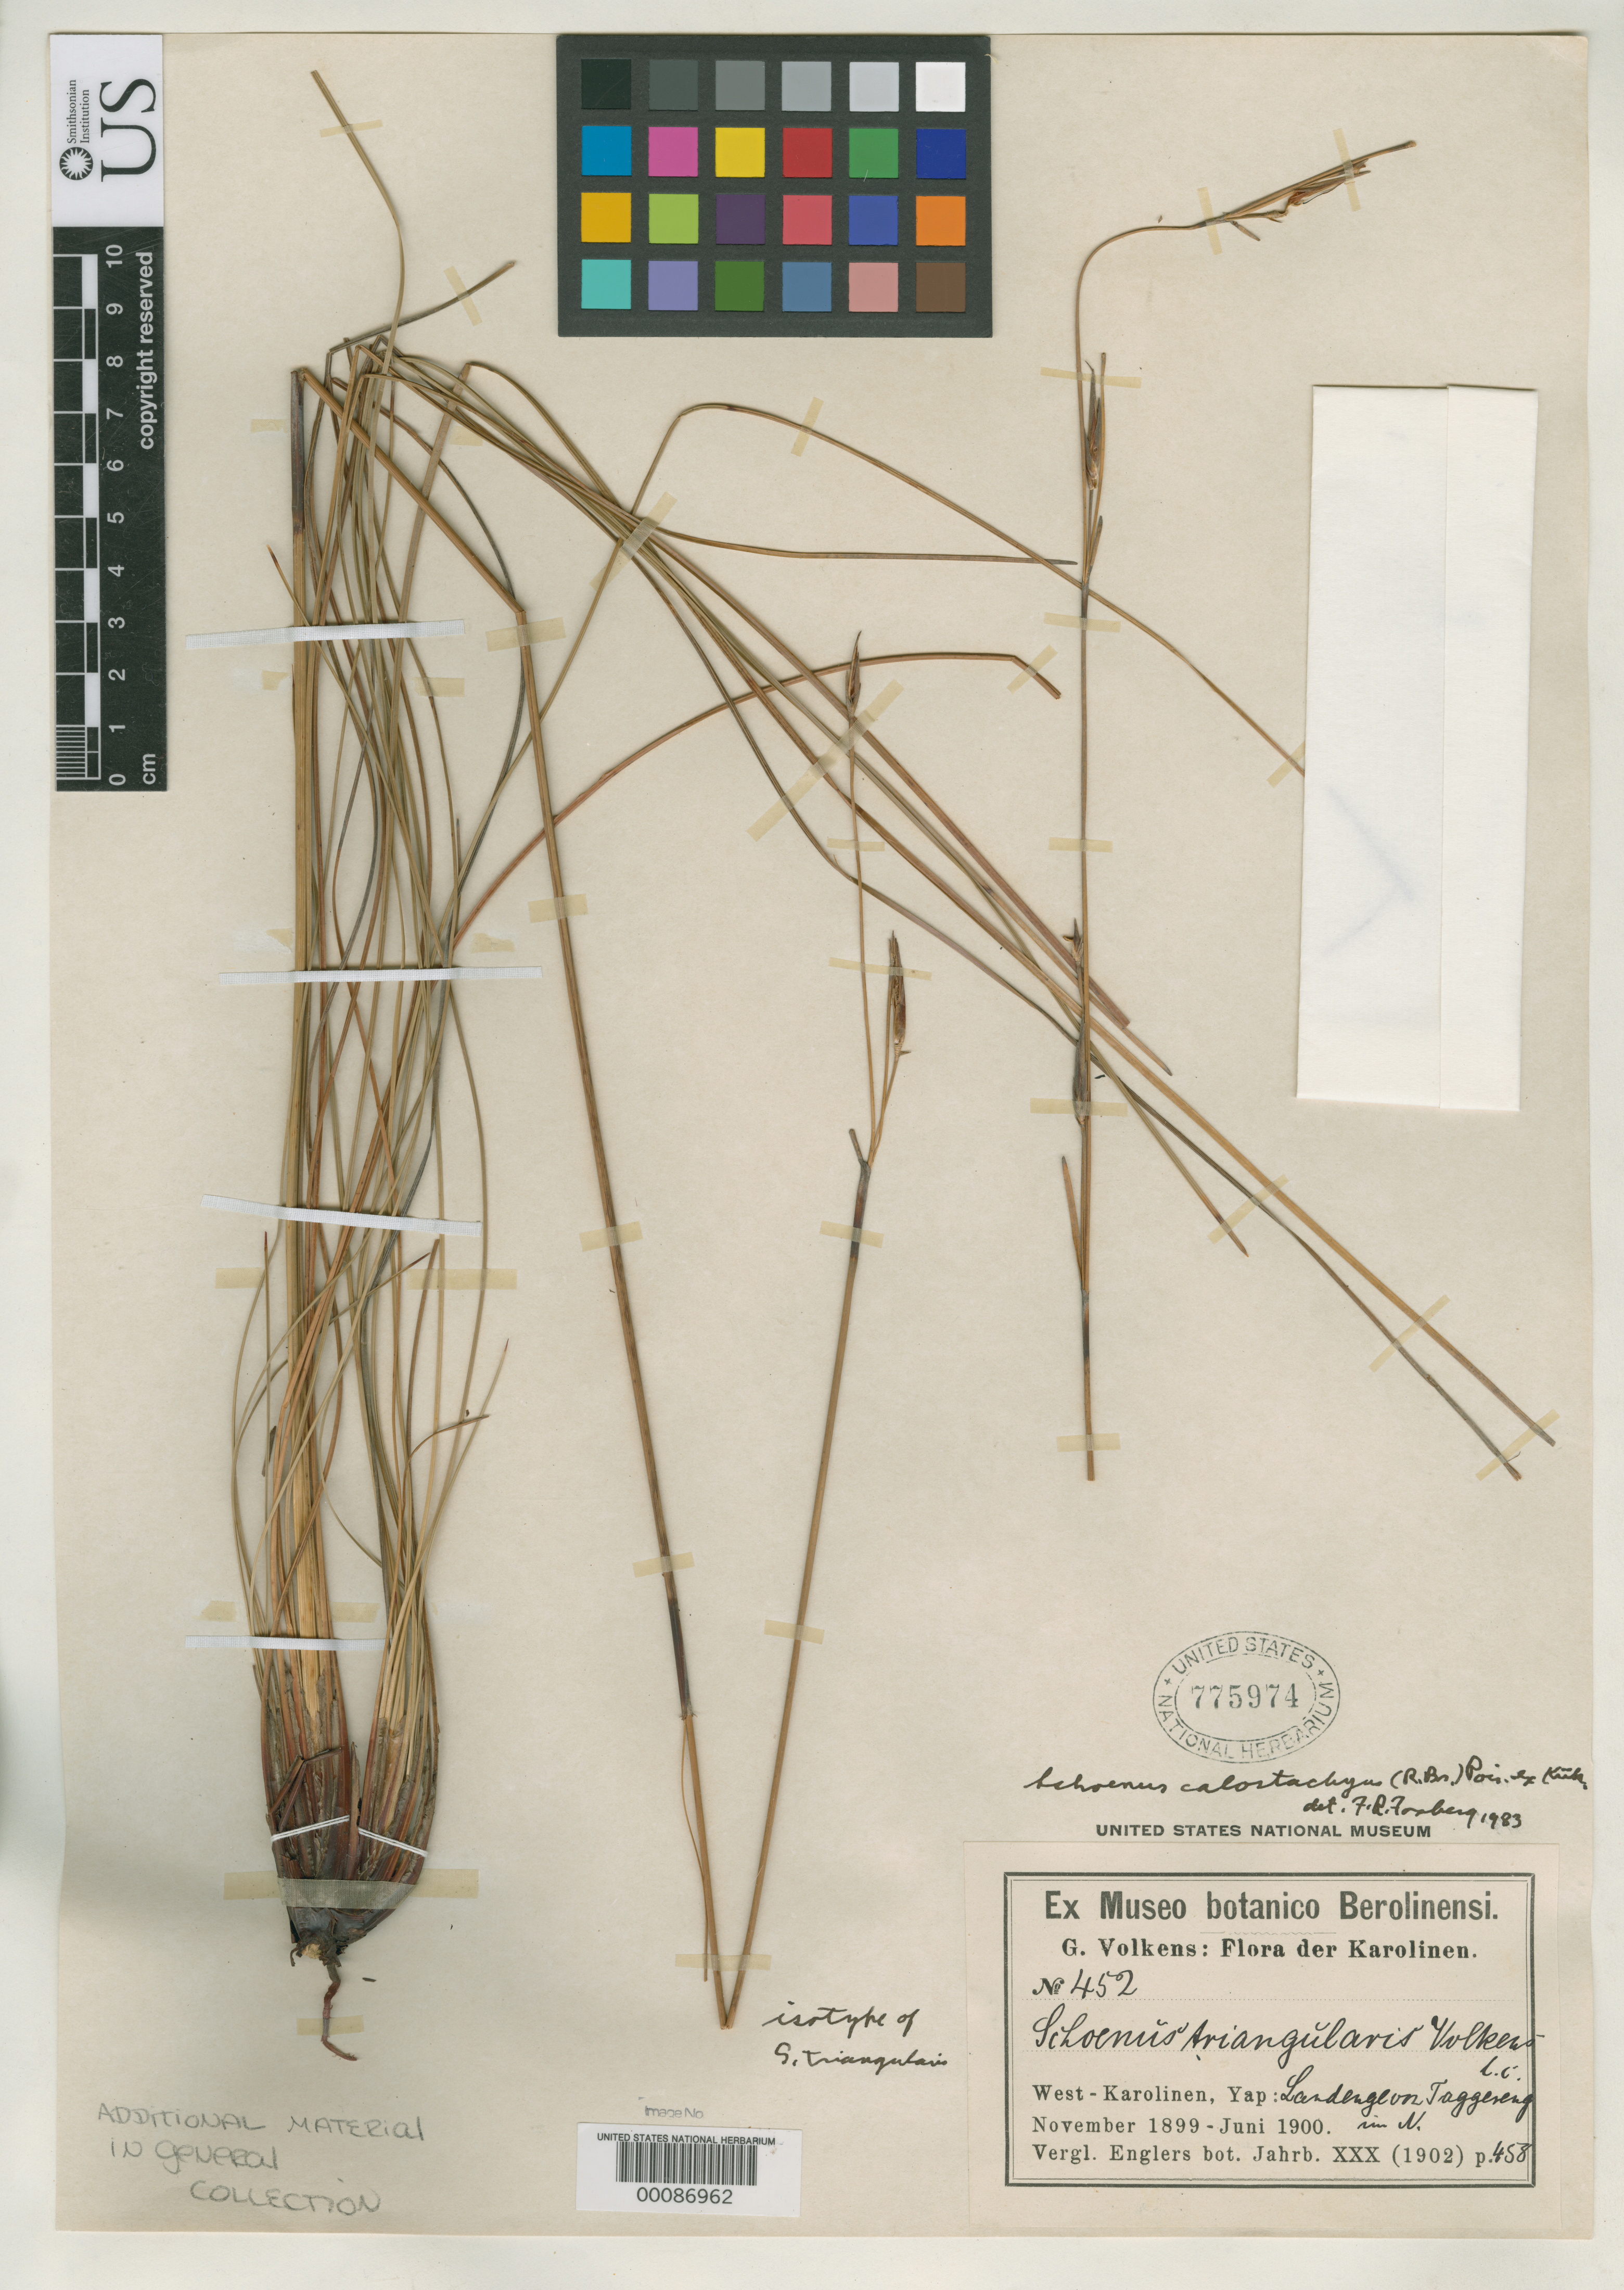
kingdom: Plantae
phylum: Tracheophyta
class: Liliopsida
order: Poales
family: Cyperaceae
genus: Schoenus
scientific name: Schoenus triangularis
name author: Volkens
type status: Isotype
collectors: G. Volkens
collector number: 452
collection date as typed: Nov 1899 to -- Jun 1900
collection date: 1899-11/1900-06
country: Micronesia, Federated States of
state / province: Yap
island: Yap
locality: Landengeon Taggereng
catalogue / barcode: US 775974